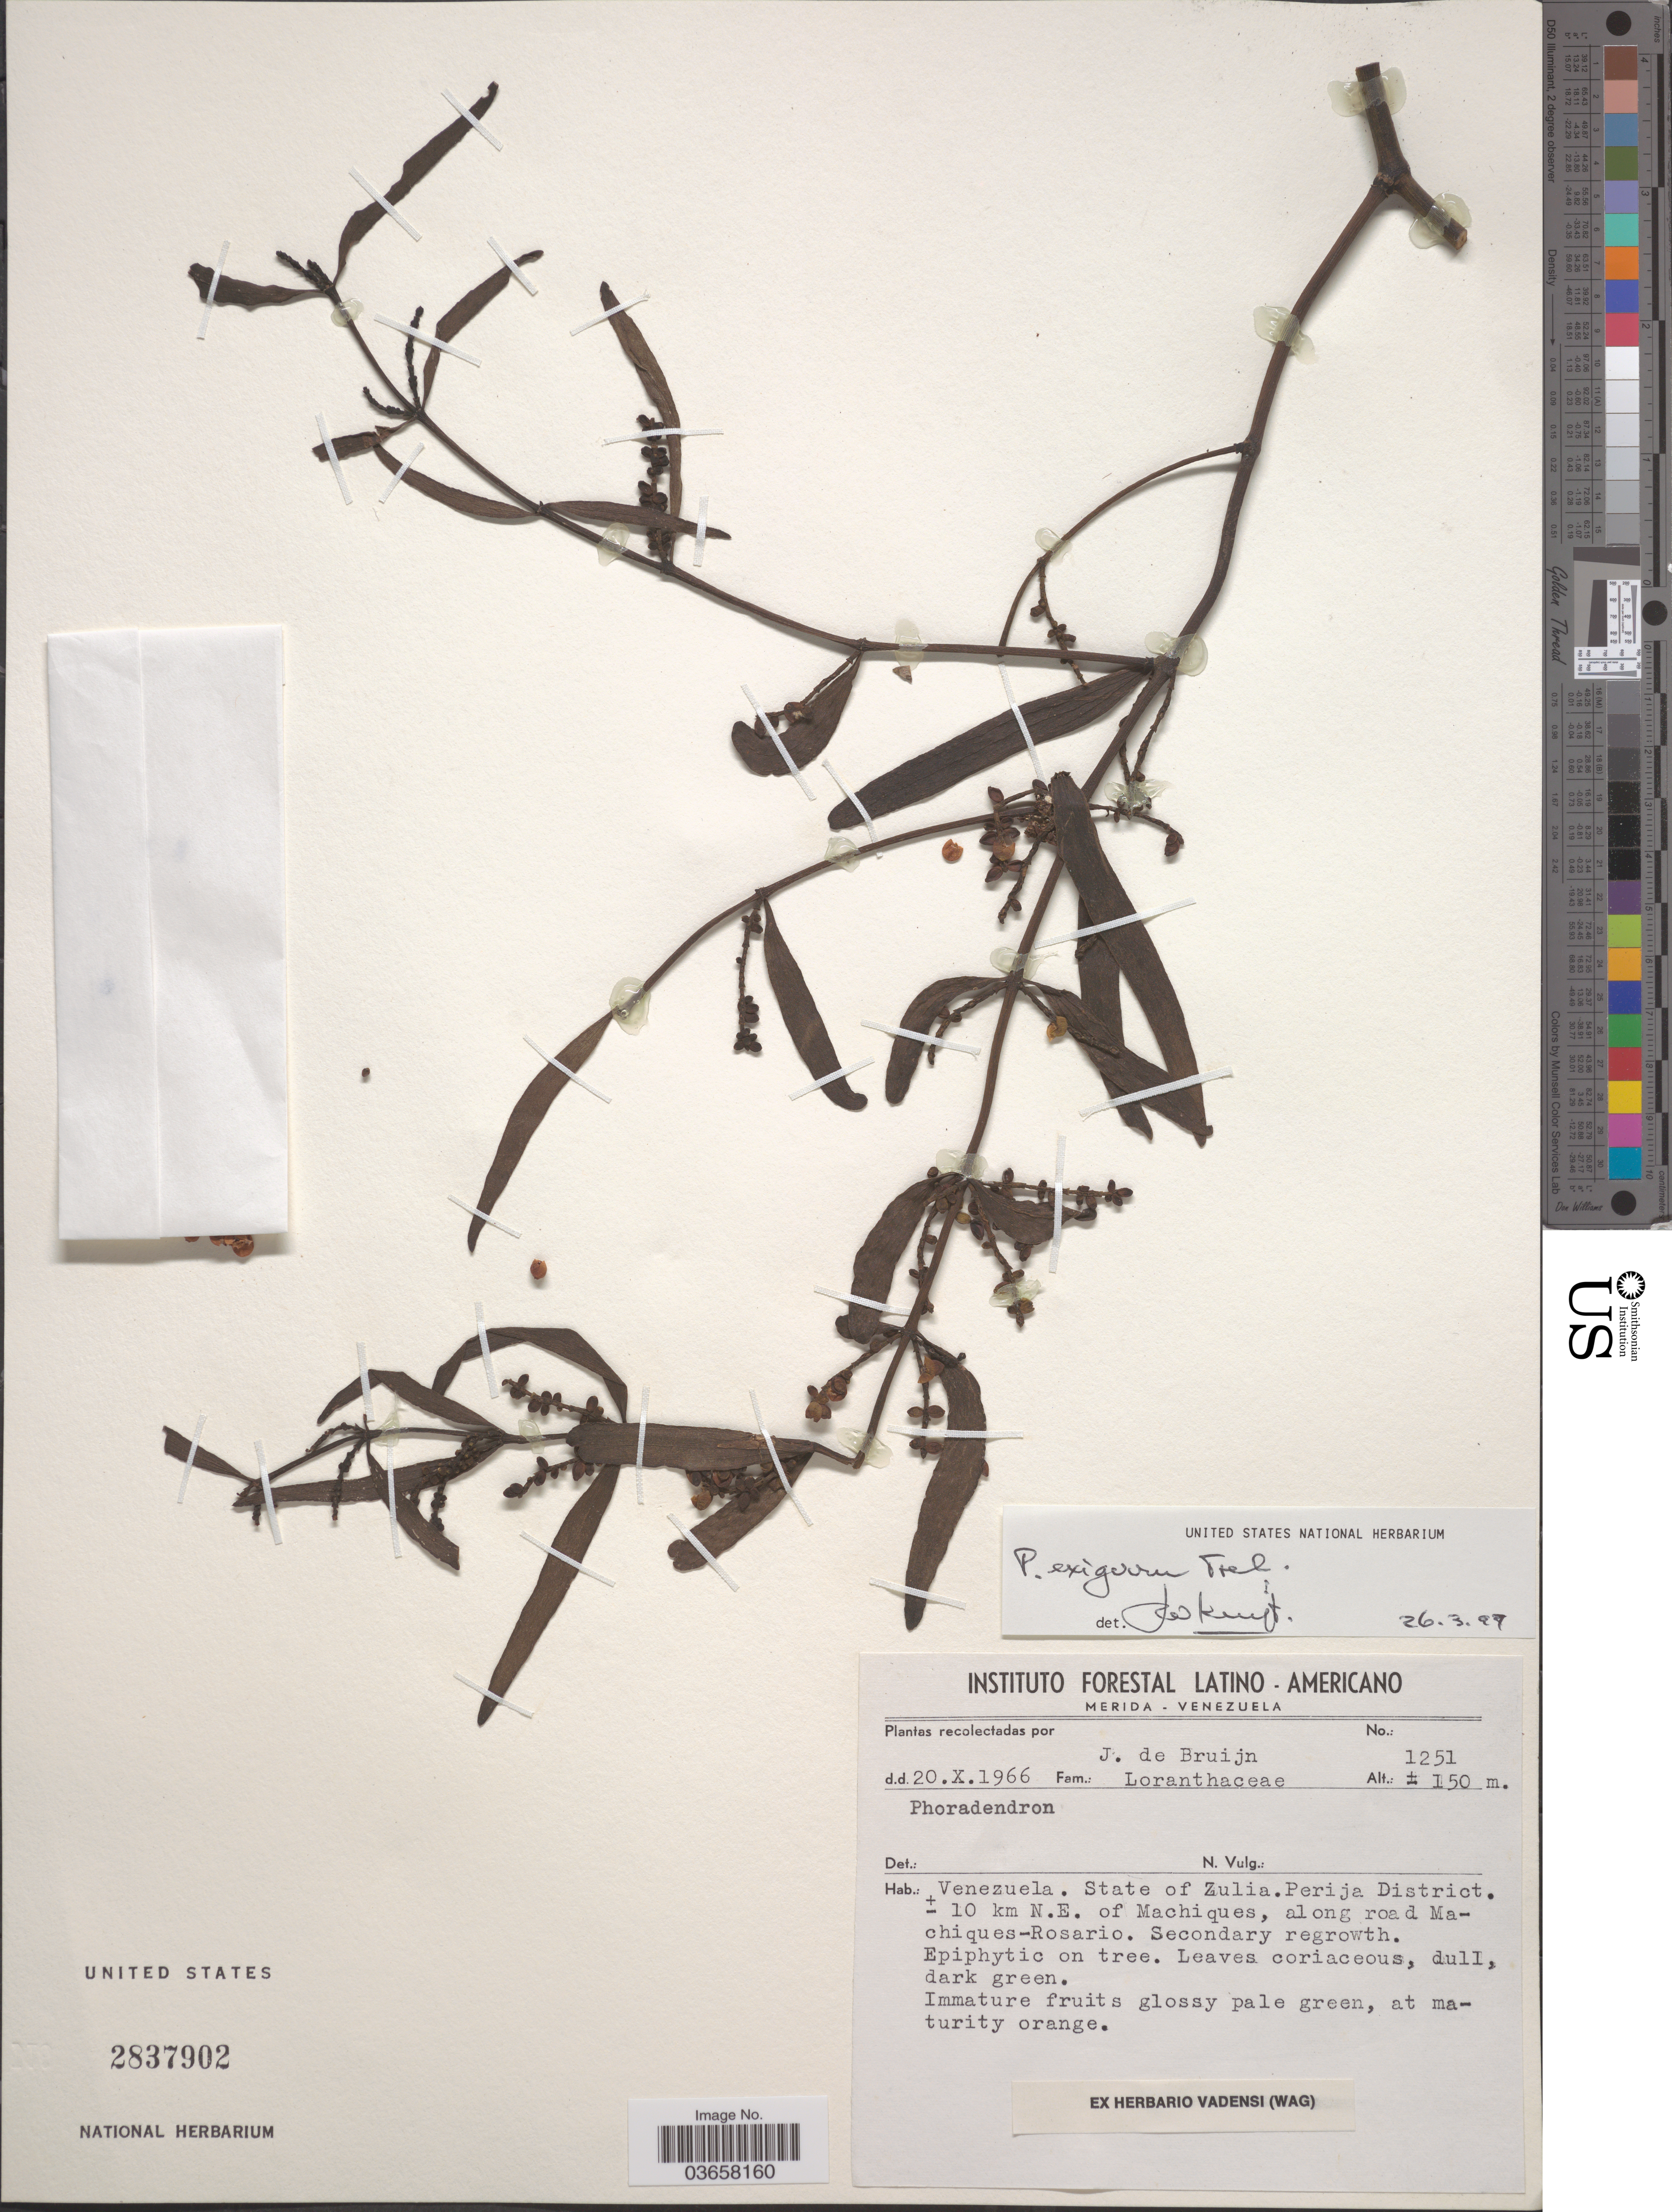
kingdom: Plantae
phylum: Tracheophyta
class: Magnoliopsida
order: Santalales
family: Viscaceae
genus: Phoradendron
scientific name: Phoradendron exiguum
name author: Trel.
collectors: J. Bruijn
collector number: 1251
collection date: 1966-10-20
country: Venezuela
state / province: Zulia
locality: Perija District. ± 10 km N. E. of Machiques, along road Machiques-Rosario.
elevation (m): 150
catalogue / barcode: US 2837902